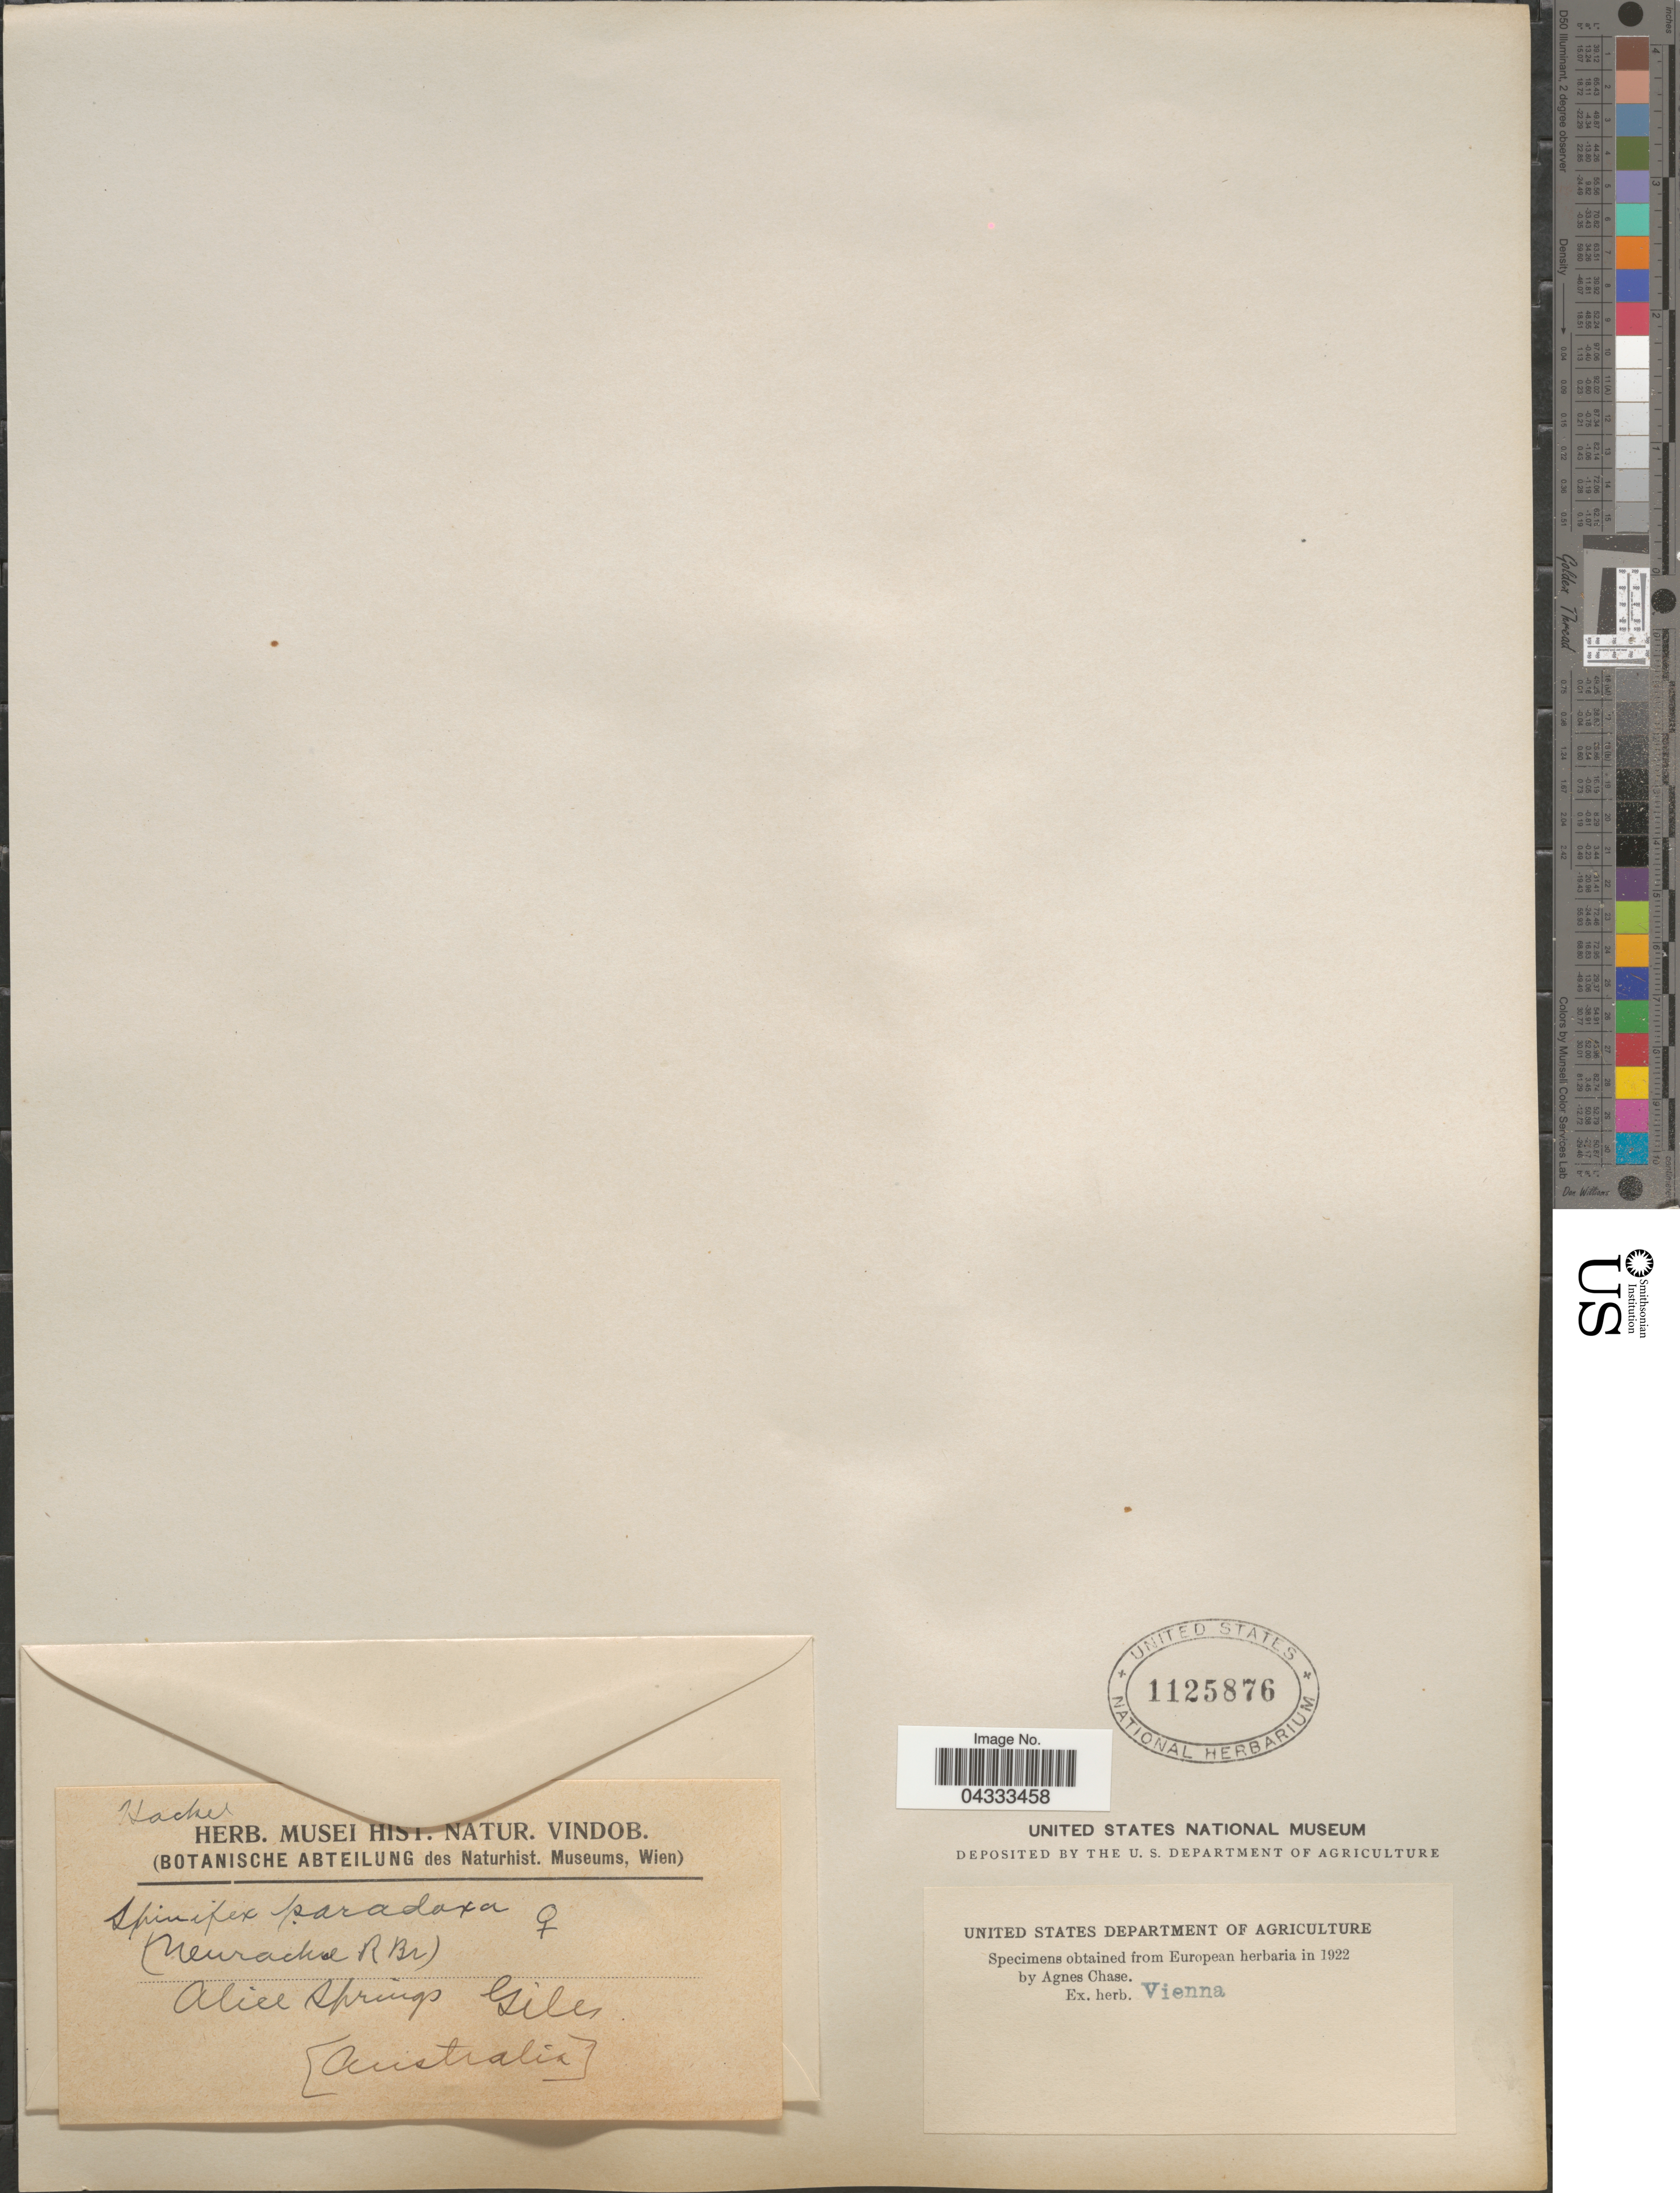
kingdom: Plantae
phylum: Tracheophyta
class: Liliopsida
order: Poales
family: Poaceae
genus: Zygochloa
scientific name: Zygochloa paradoxa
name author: (R. Br.) S.T. Blake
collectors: Giles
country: Australia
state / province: Northern Territory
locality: Alice Springs.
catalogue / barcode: US 1125876